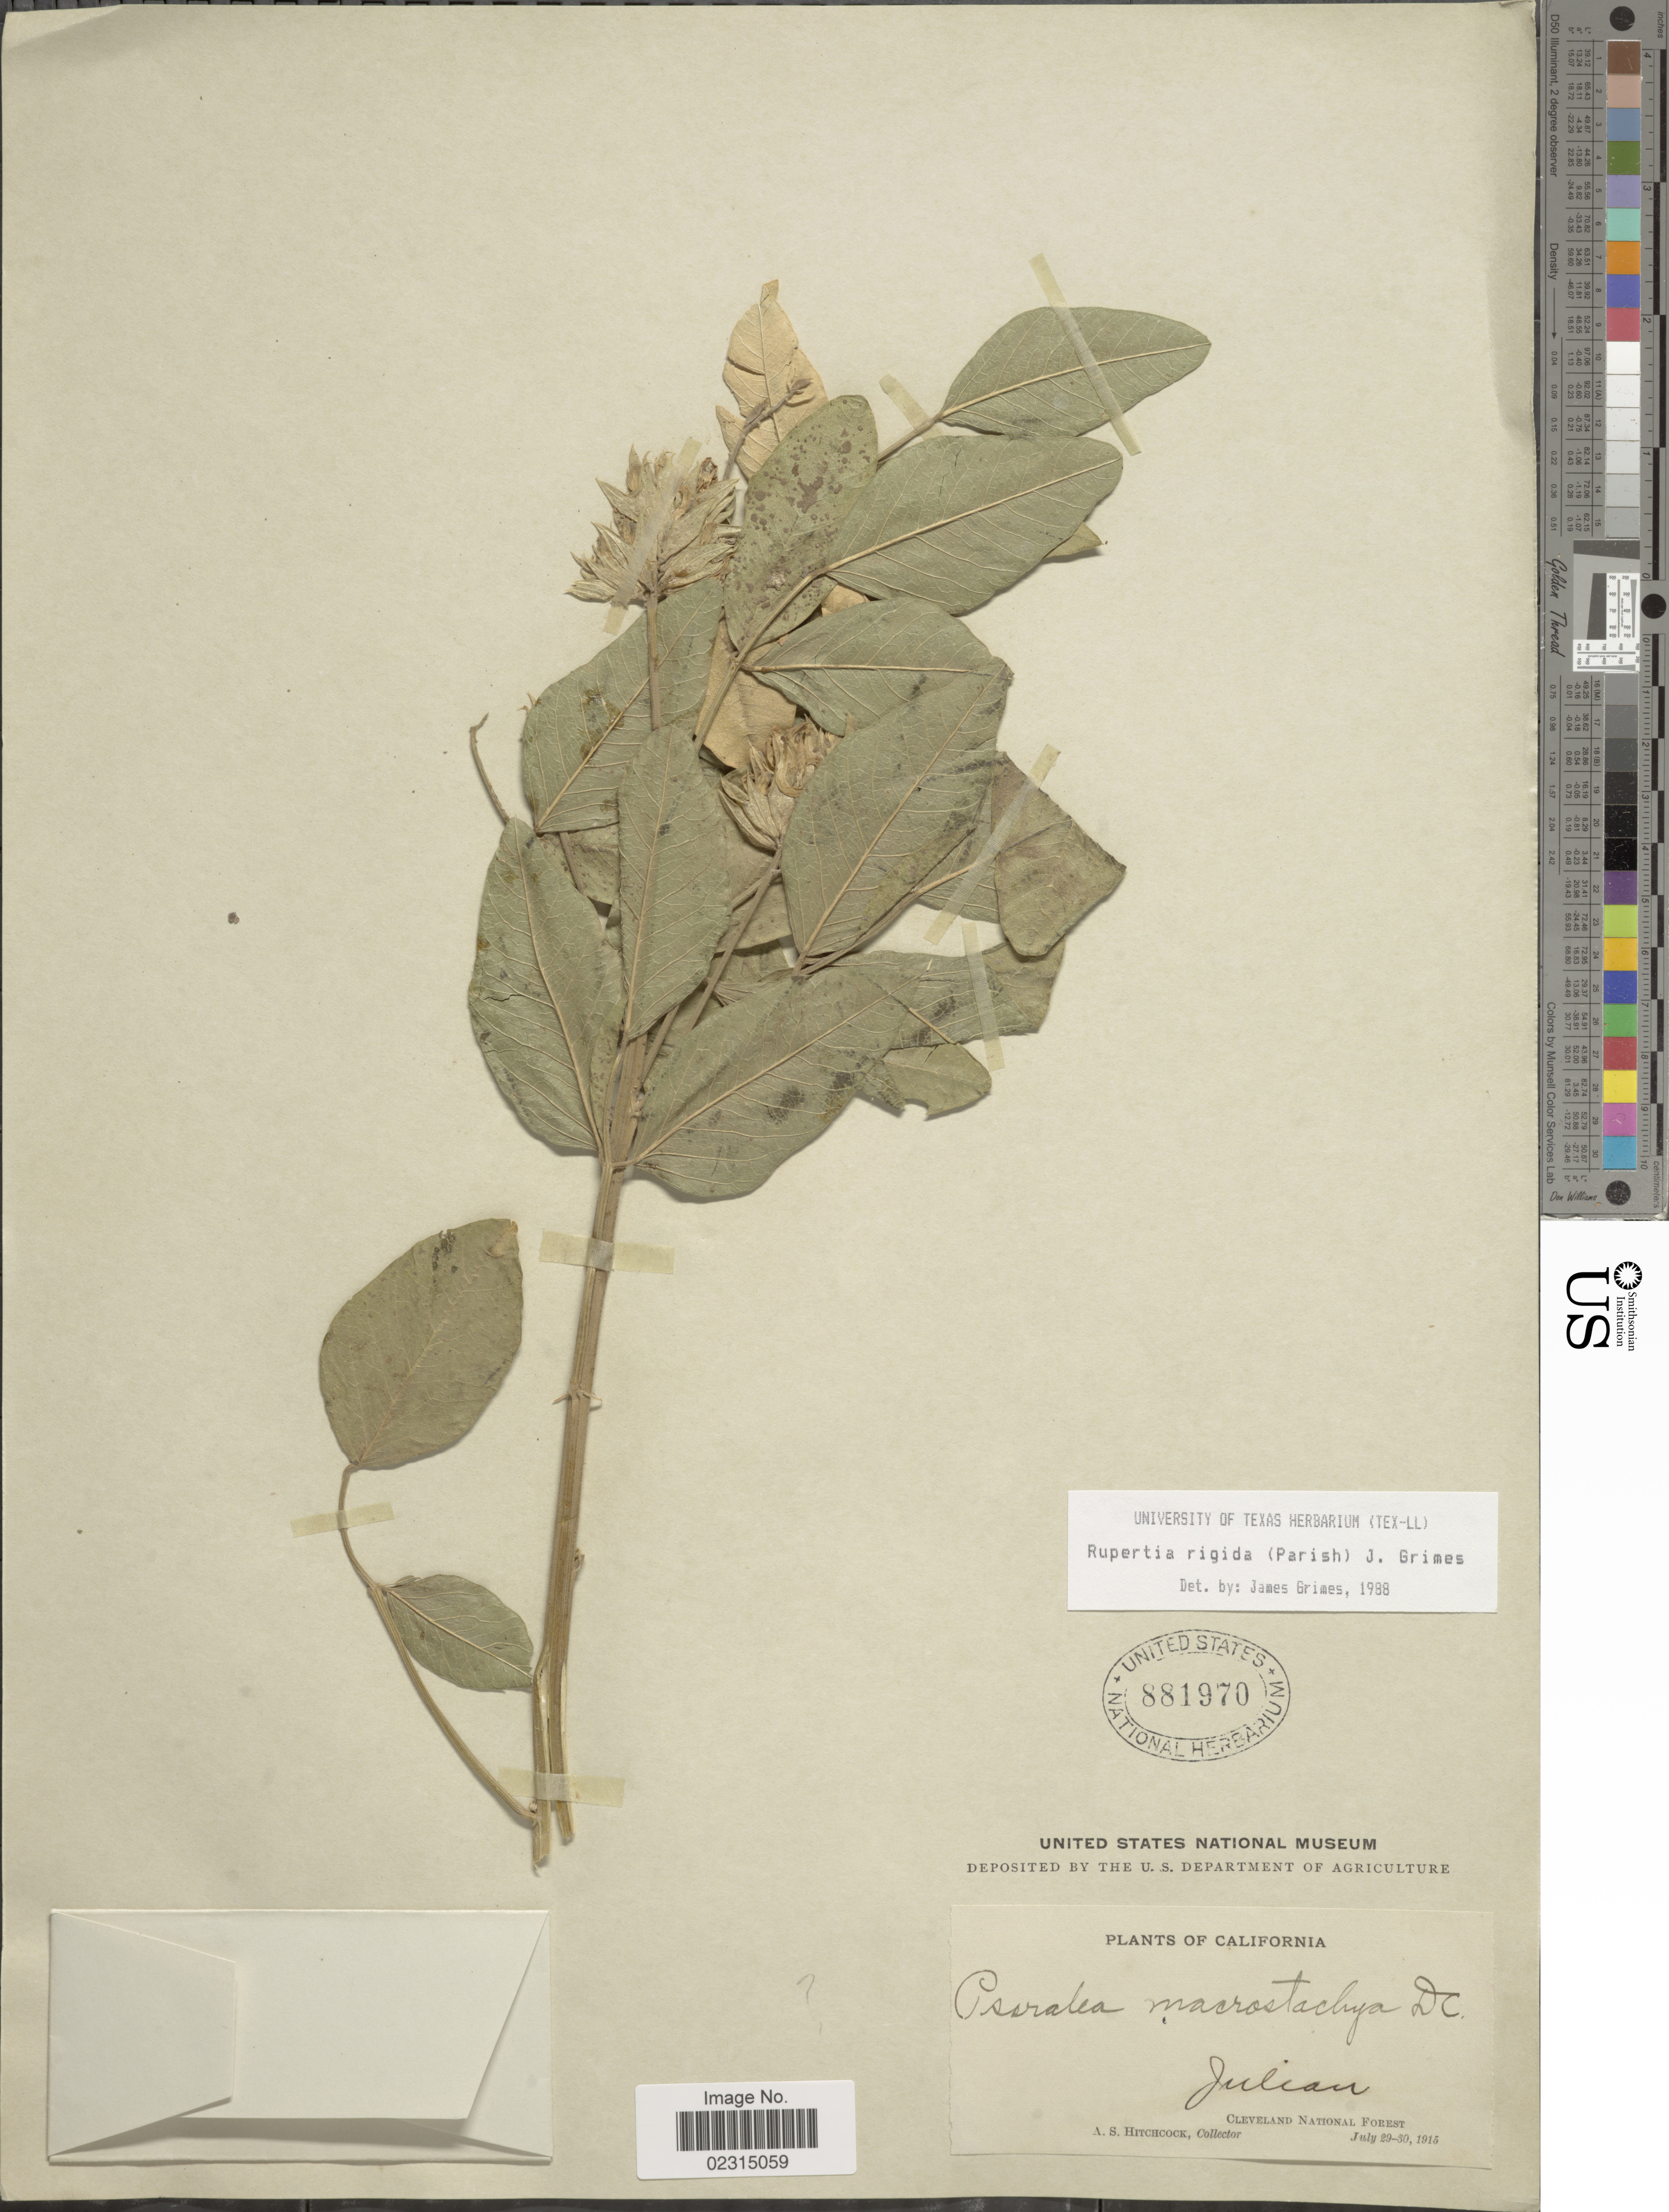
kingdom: Plantae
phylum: Tracheophyta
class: Magnoliopsida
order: Fabales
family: Fabaceae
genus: Rupertia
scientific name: Rupertia rigida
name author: (Parish) J.W. Grimes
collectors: A. S. Hitchcock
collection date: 1915-07-29/1915-07-30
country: United States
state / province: California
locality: Julian, Cleveland National Forest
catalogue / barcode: US 881970